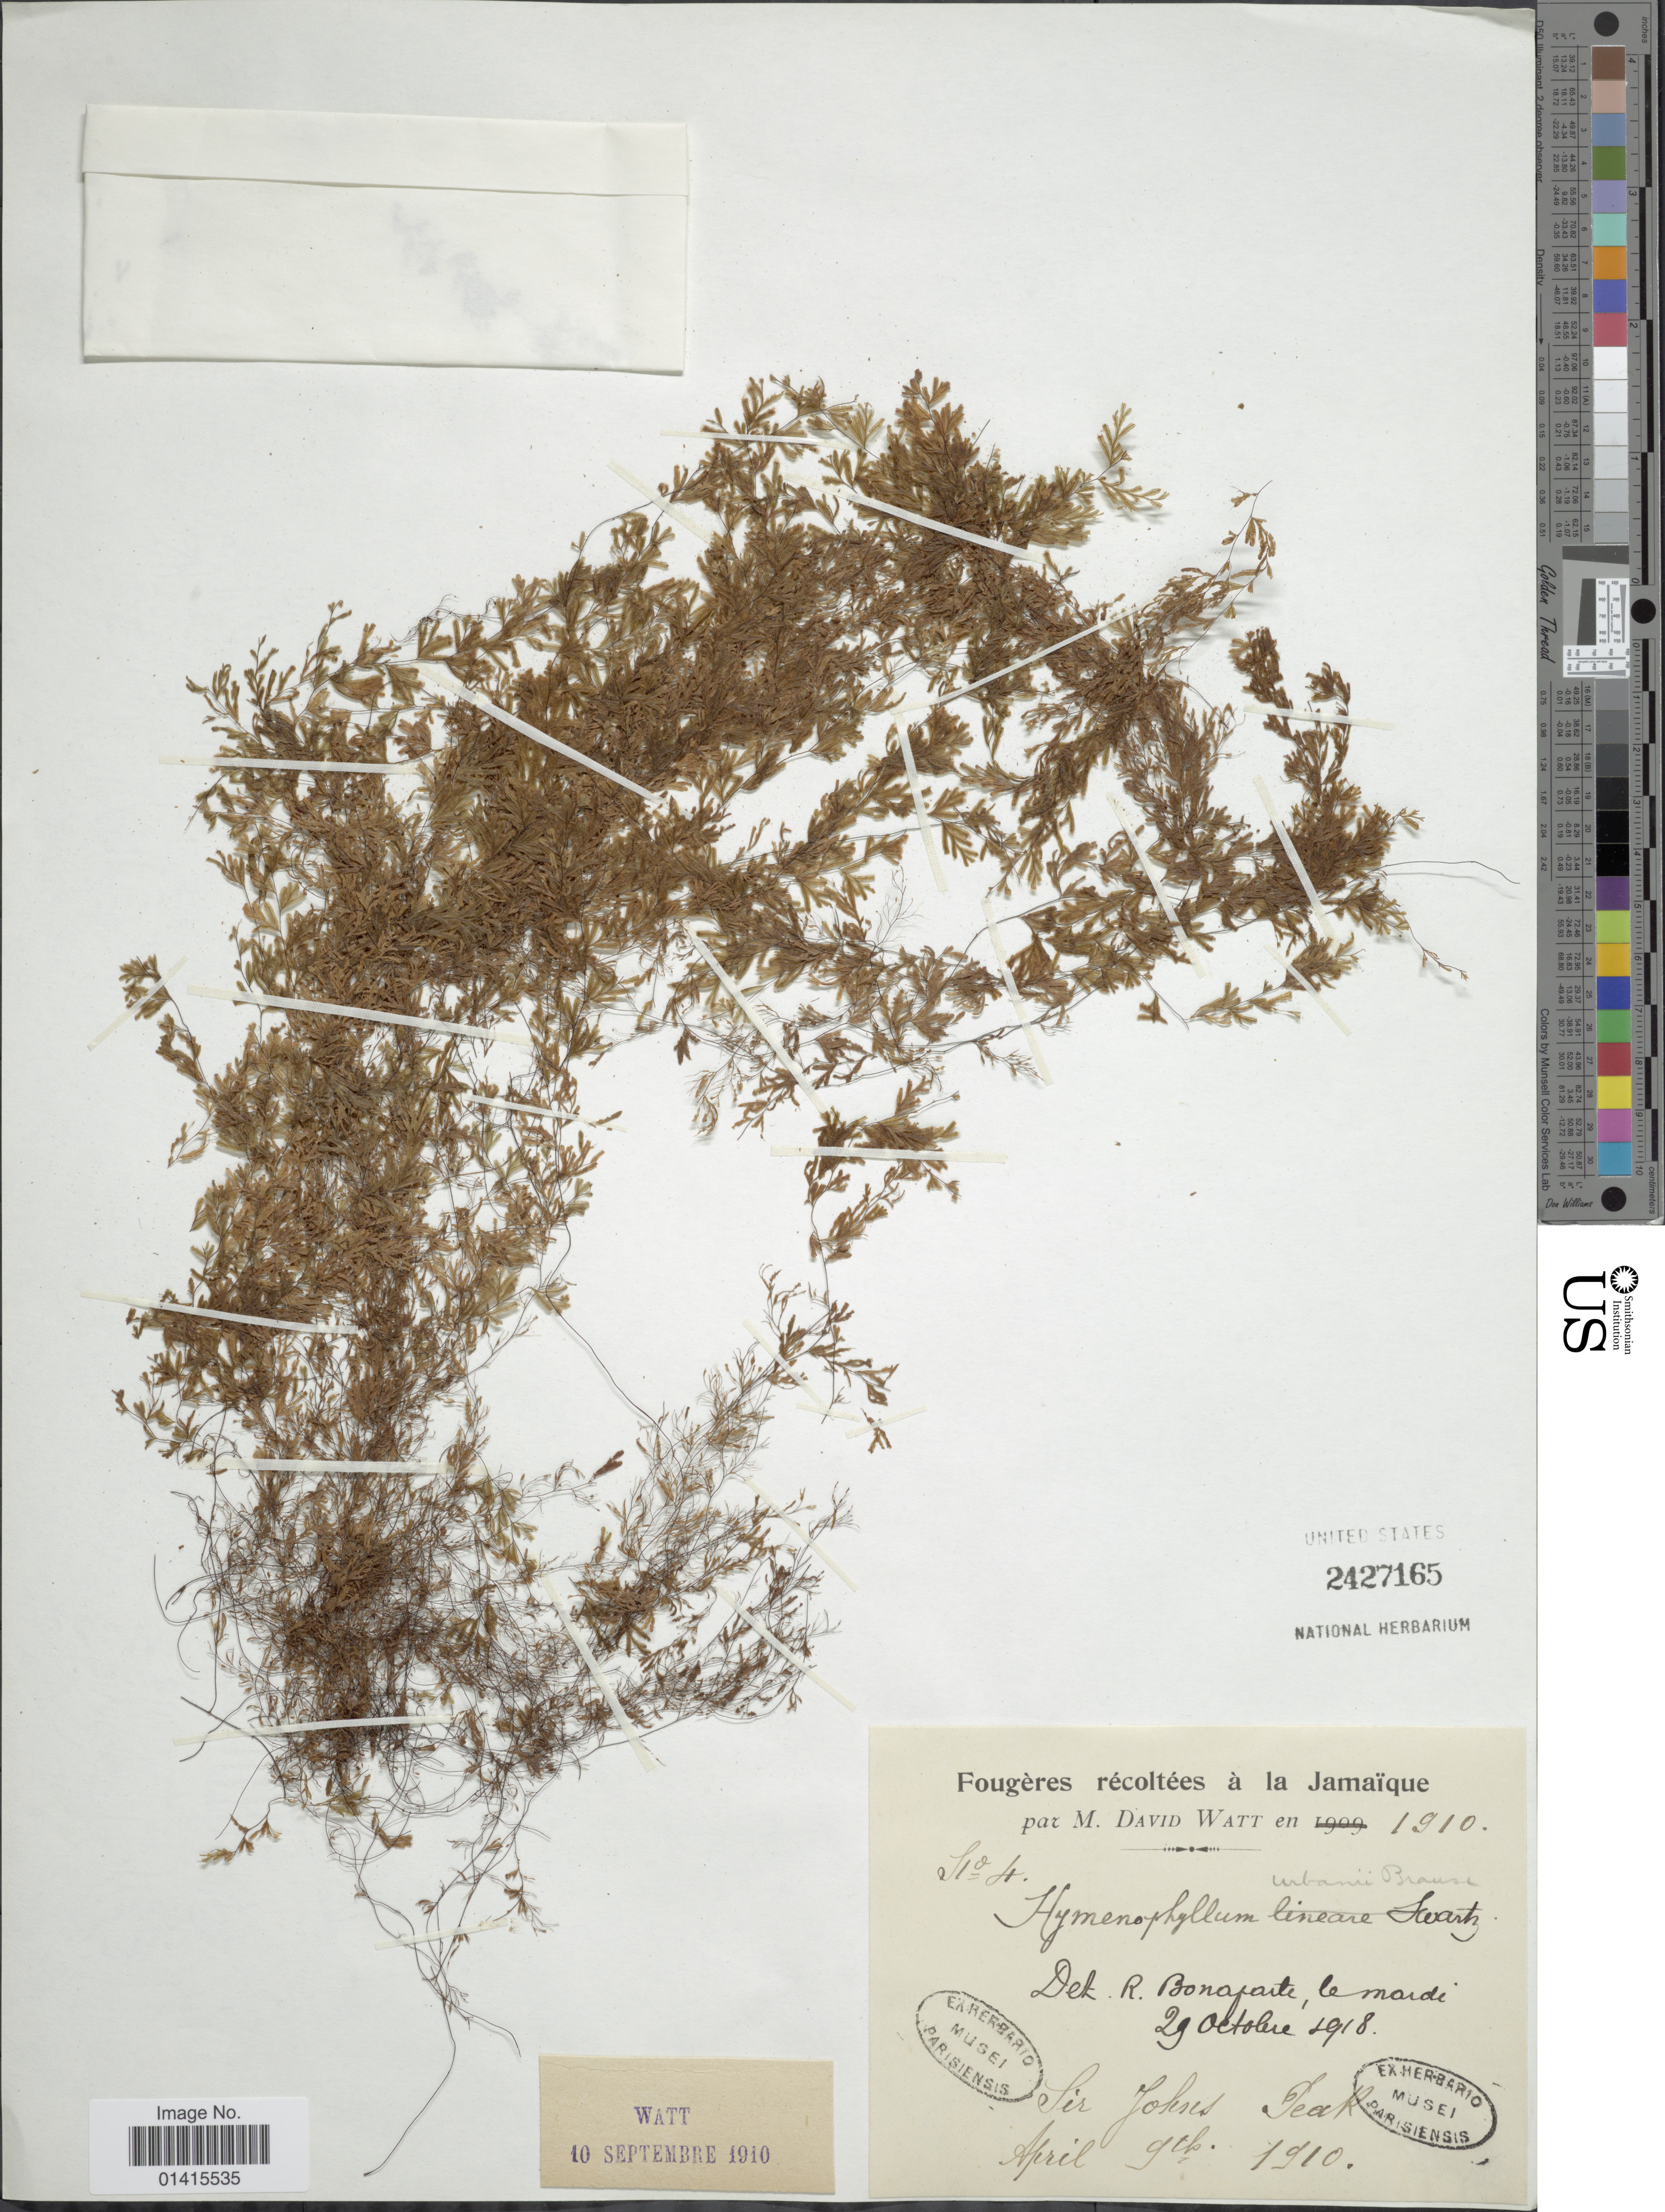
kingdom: Plantae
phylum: Tracheophyta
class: Polypodiopsida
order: Hymenophyllales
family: Hymenophyllaceae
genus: Hymenophyllum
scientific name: Hymenophyllum urbanii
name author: Brause in Urb.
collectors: M. Watt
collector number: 4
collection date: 1910-04-09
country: Jamaica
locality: Sir Johns Peak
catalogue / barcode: US 2427165